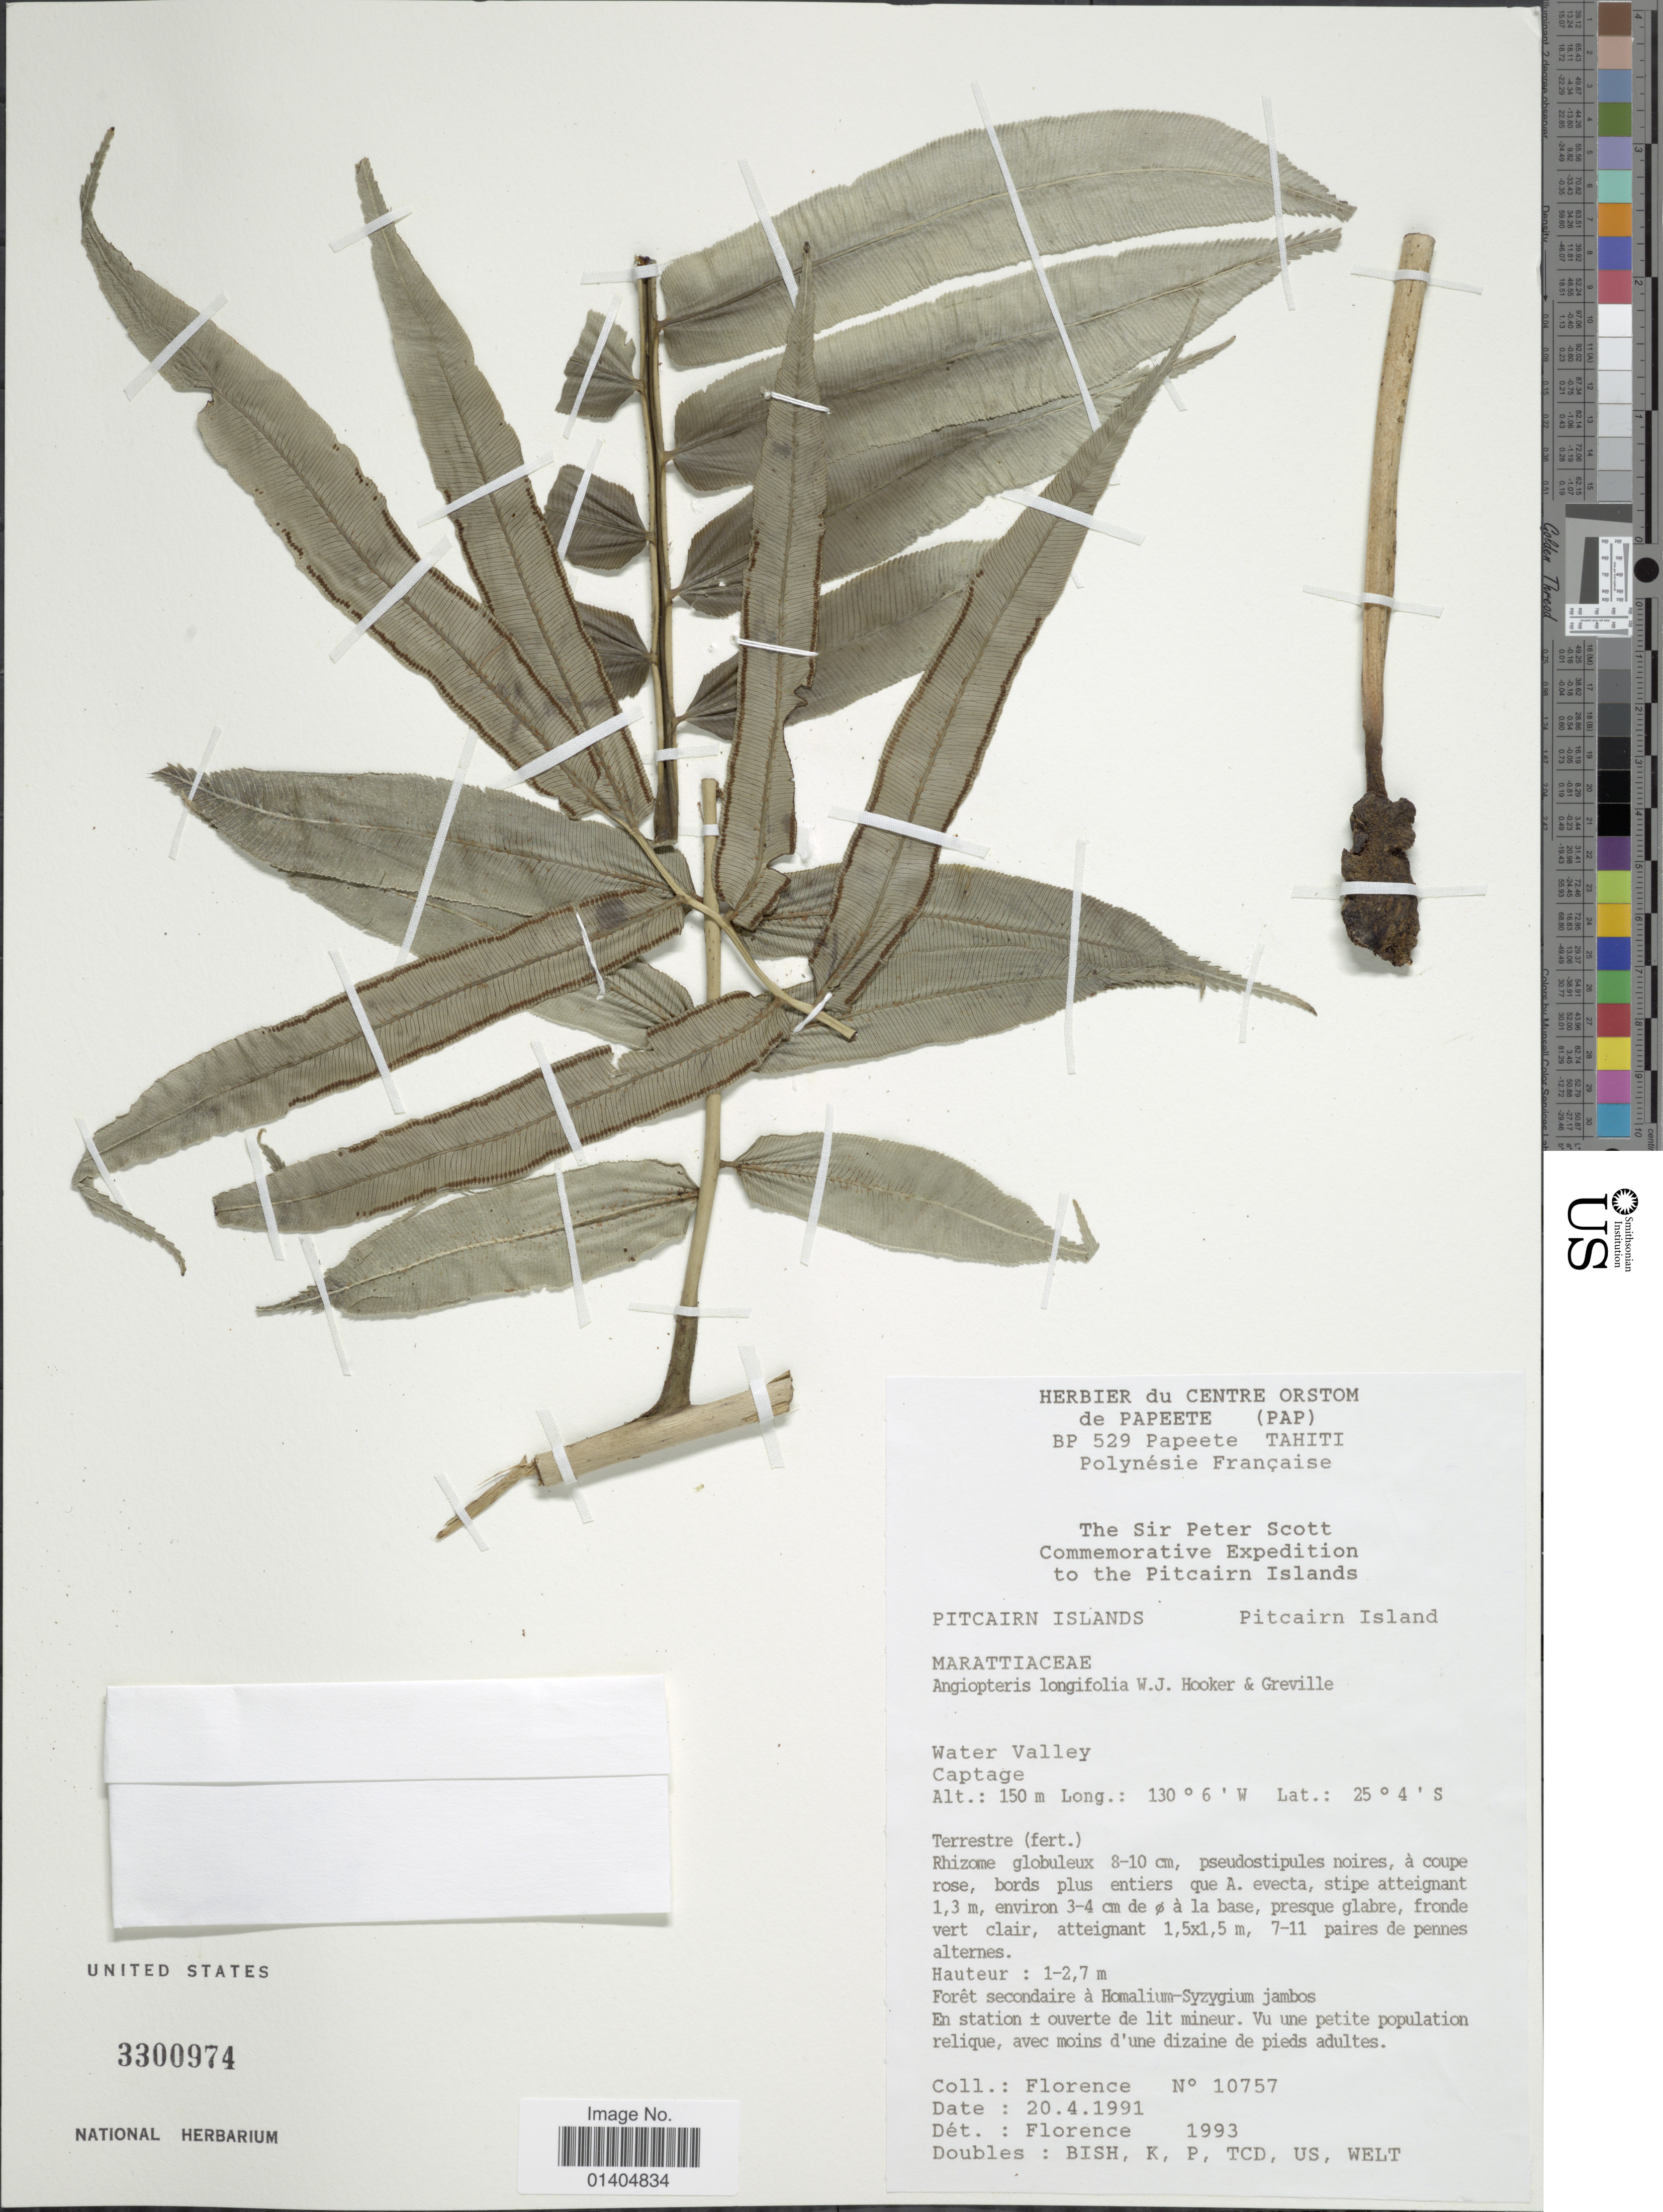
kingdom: Plantae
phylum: Tracheophyta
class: Polypodiopsida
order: Marattiales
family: Marattiaceae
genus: Angiopteris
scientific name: Angiopteris longifolia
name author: Hook. & Grev.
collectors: -. Florence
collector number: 10757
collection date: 1991-04-20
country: French Polynesia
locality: Pitcarn Islands Water Valley, Captage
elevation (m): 150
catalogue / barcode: US 3300974